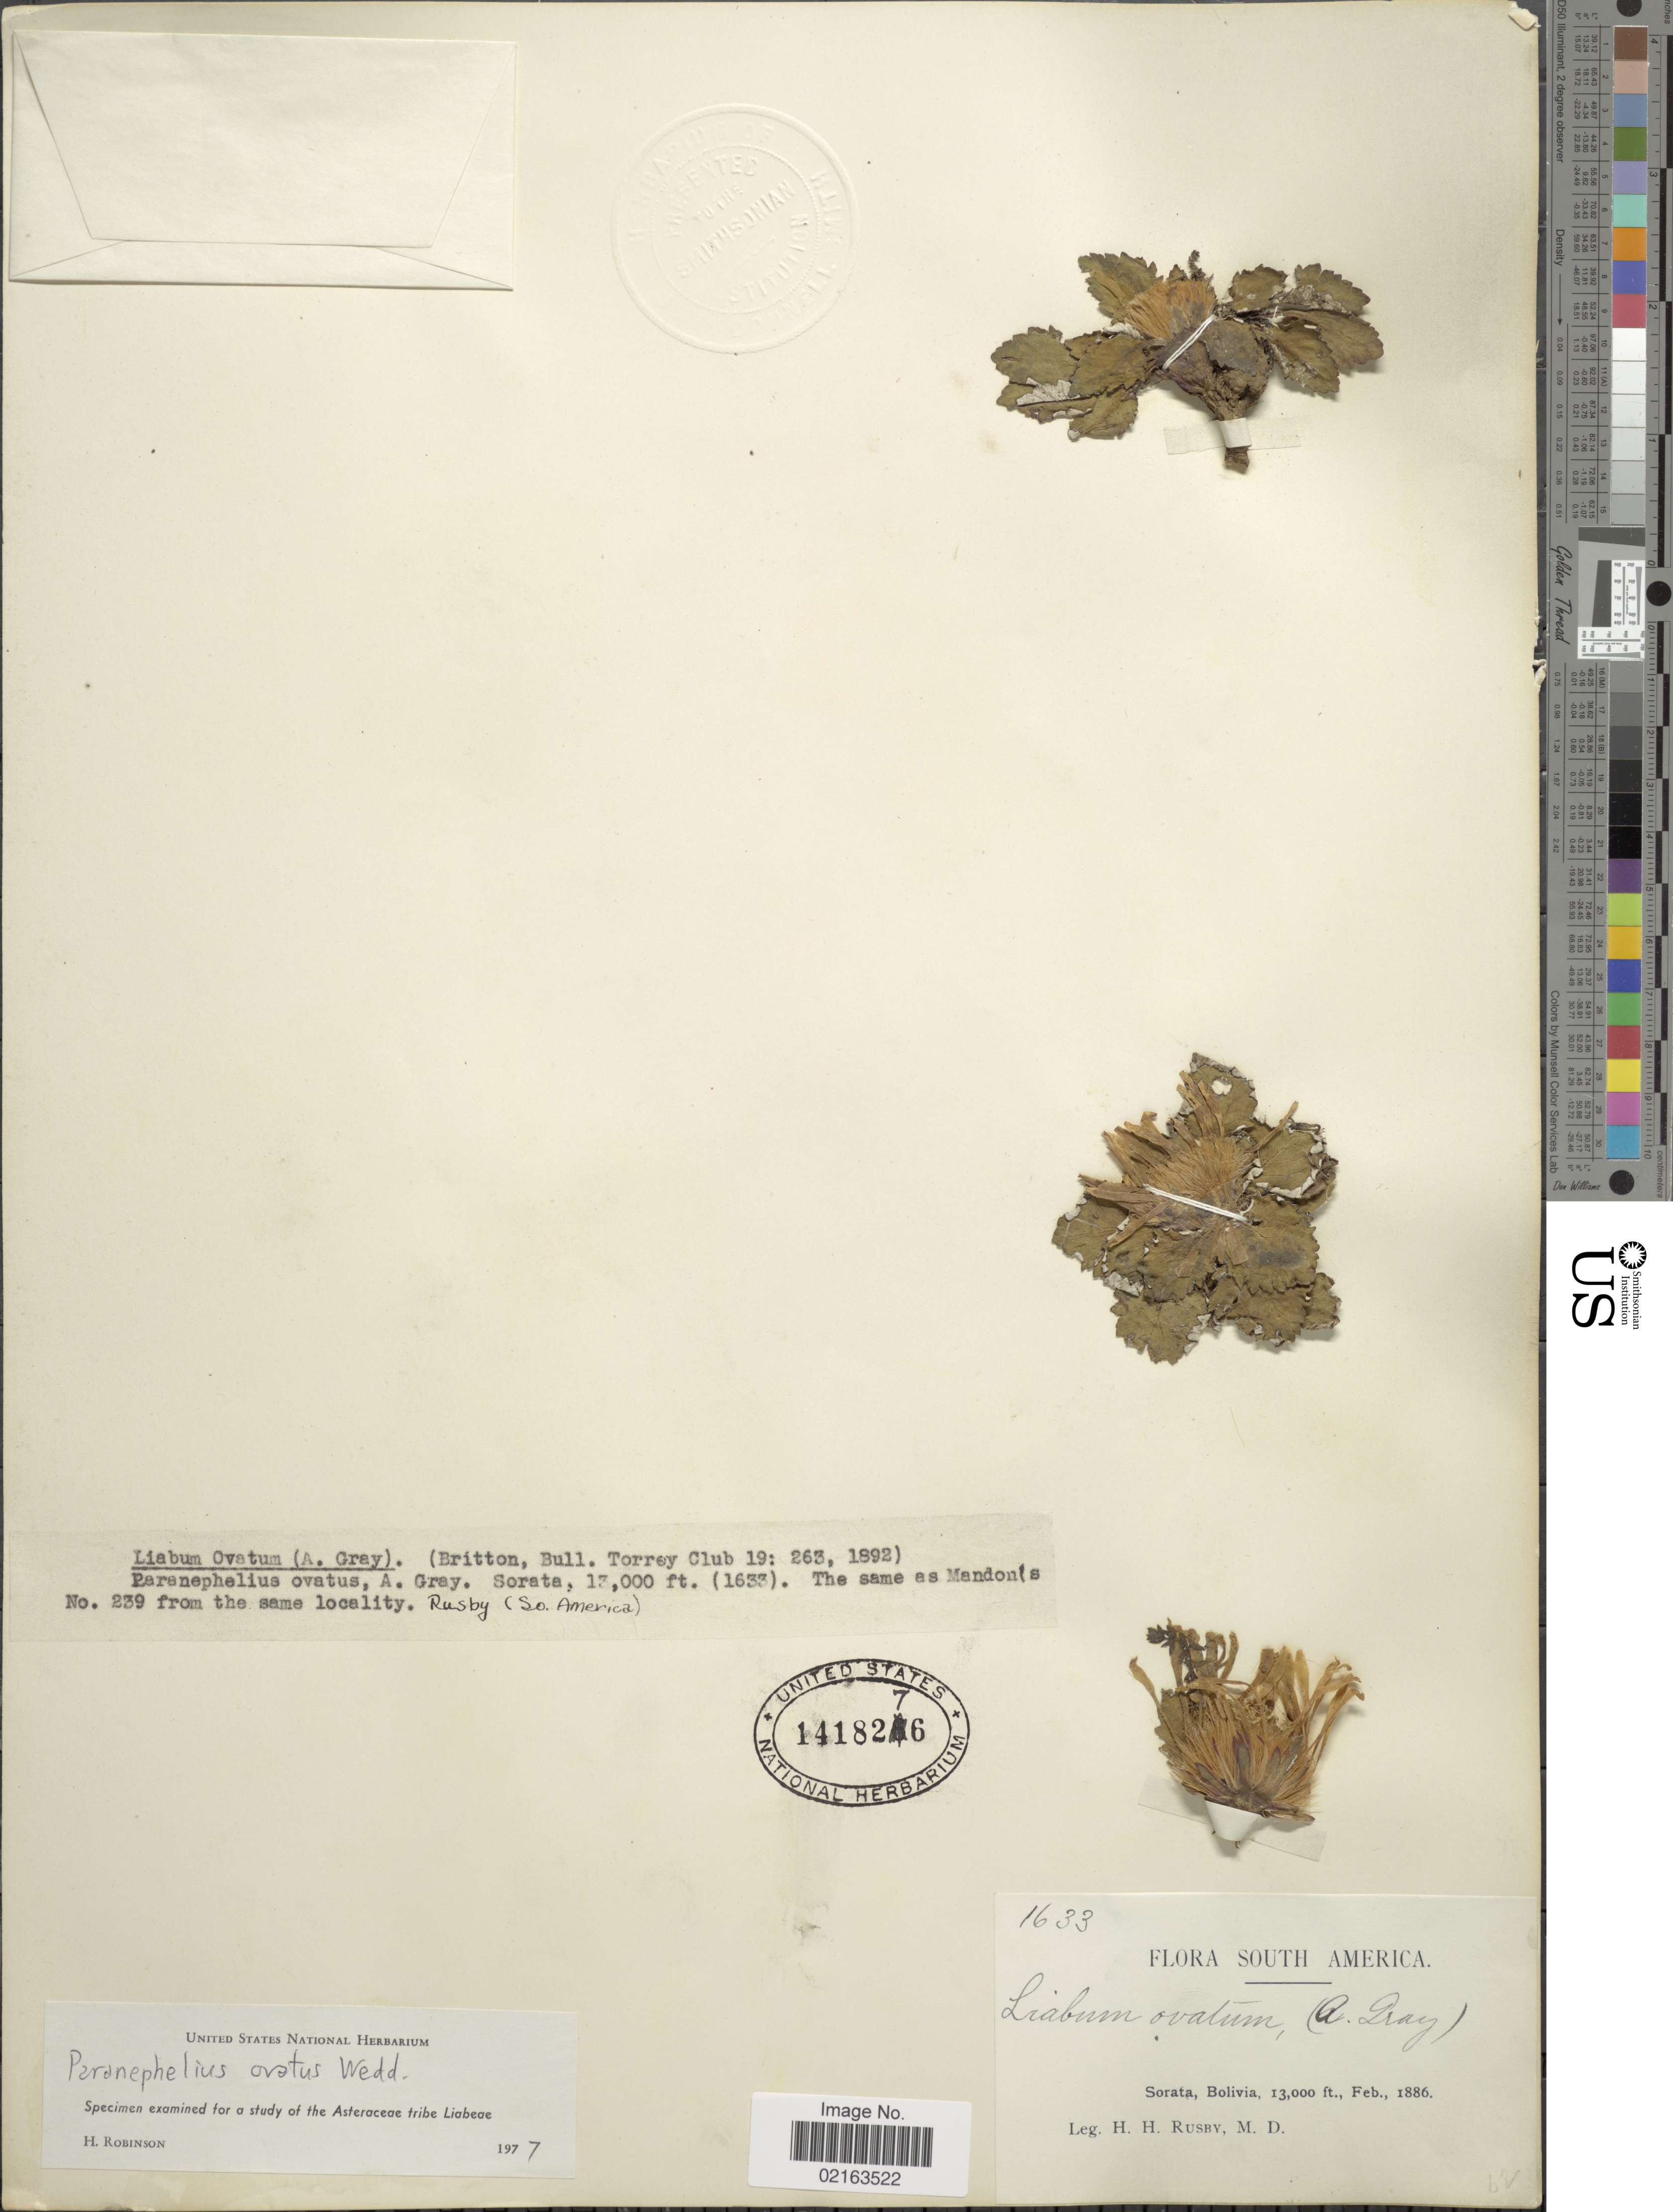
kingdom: Plantae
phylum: Tracheophyta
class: Magnoliopsida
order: Asterales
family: Asteraceae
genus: Paranephelius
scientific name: Paranephelius ovatus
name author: A. Gray ex Wedd.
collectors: H. H. Rusby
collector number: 239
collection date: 1886-02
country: Bolivia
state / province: La Páz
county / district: Larecaja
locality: Sorata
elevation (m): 3962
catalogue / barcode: US 1418276